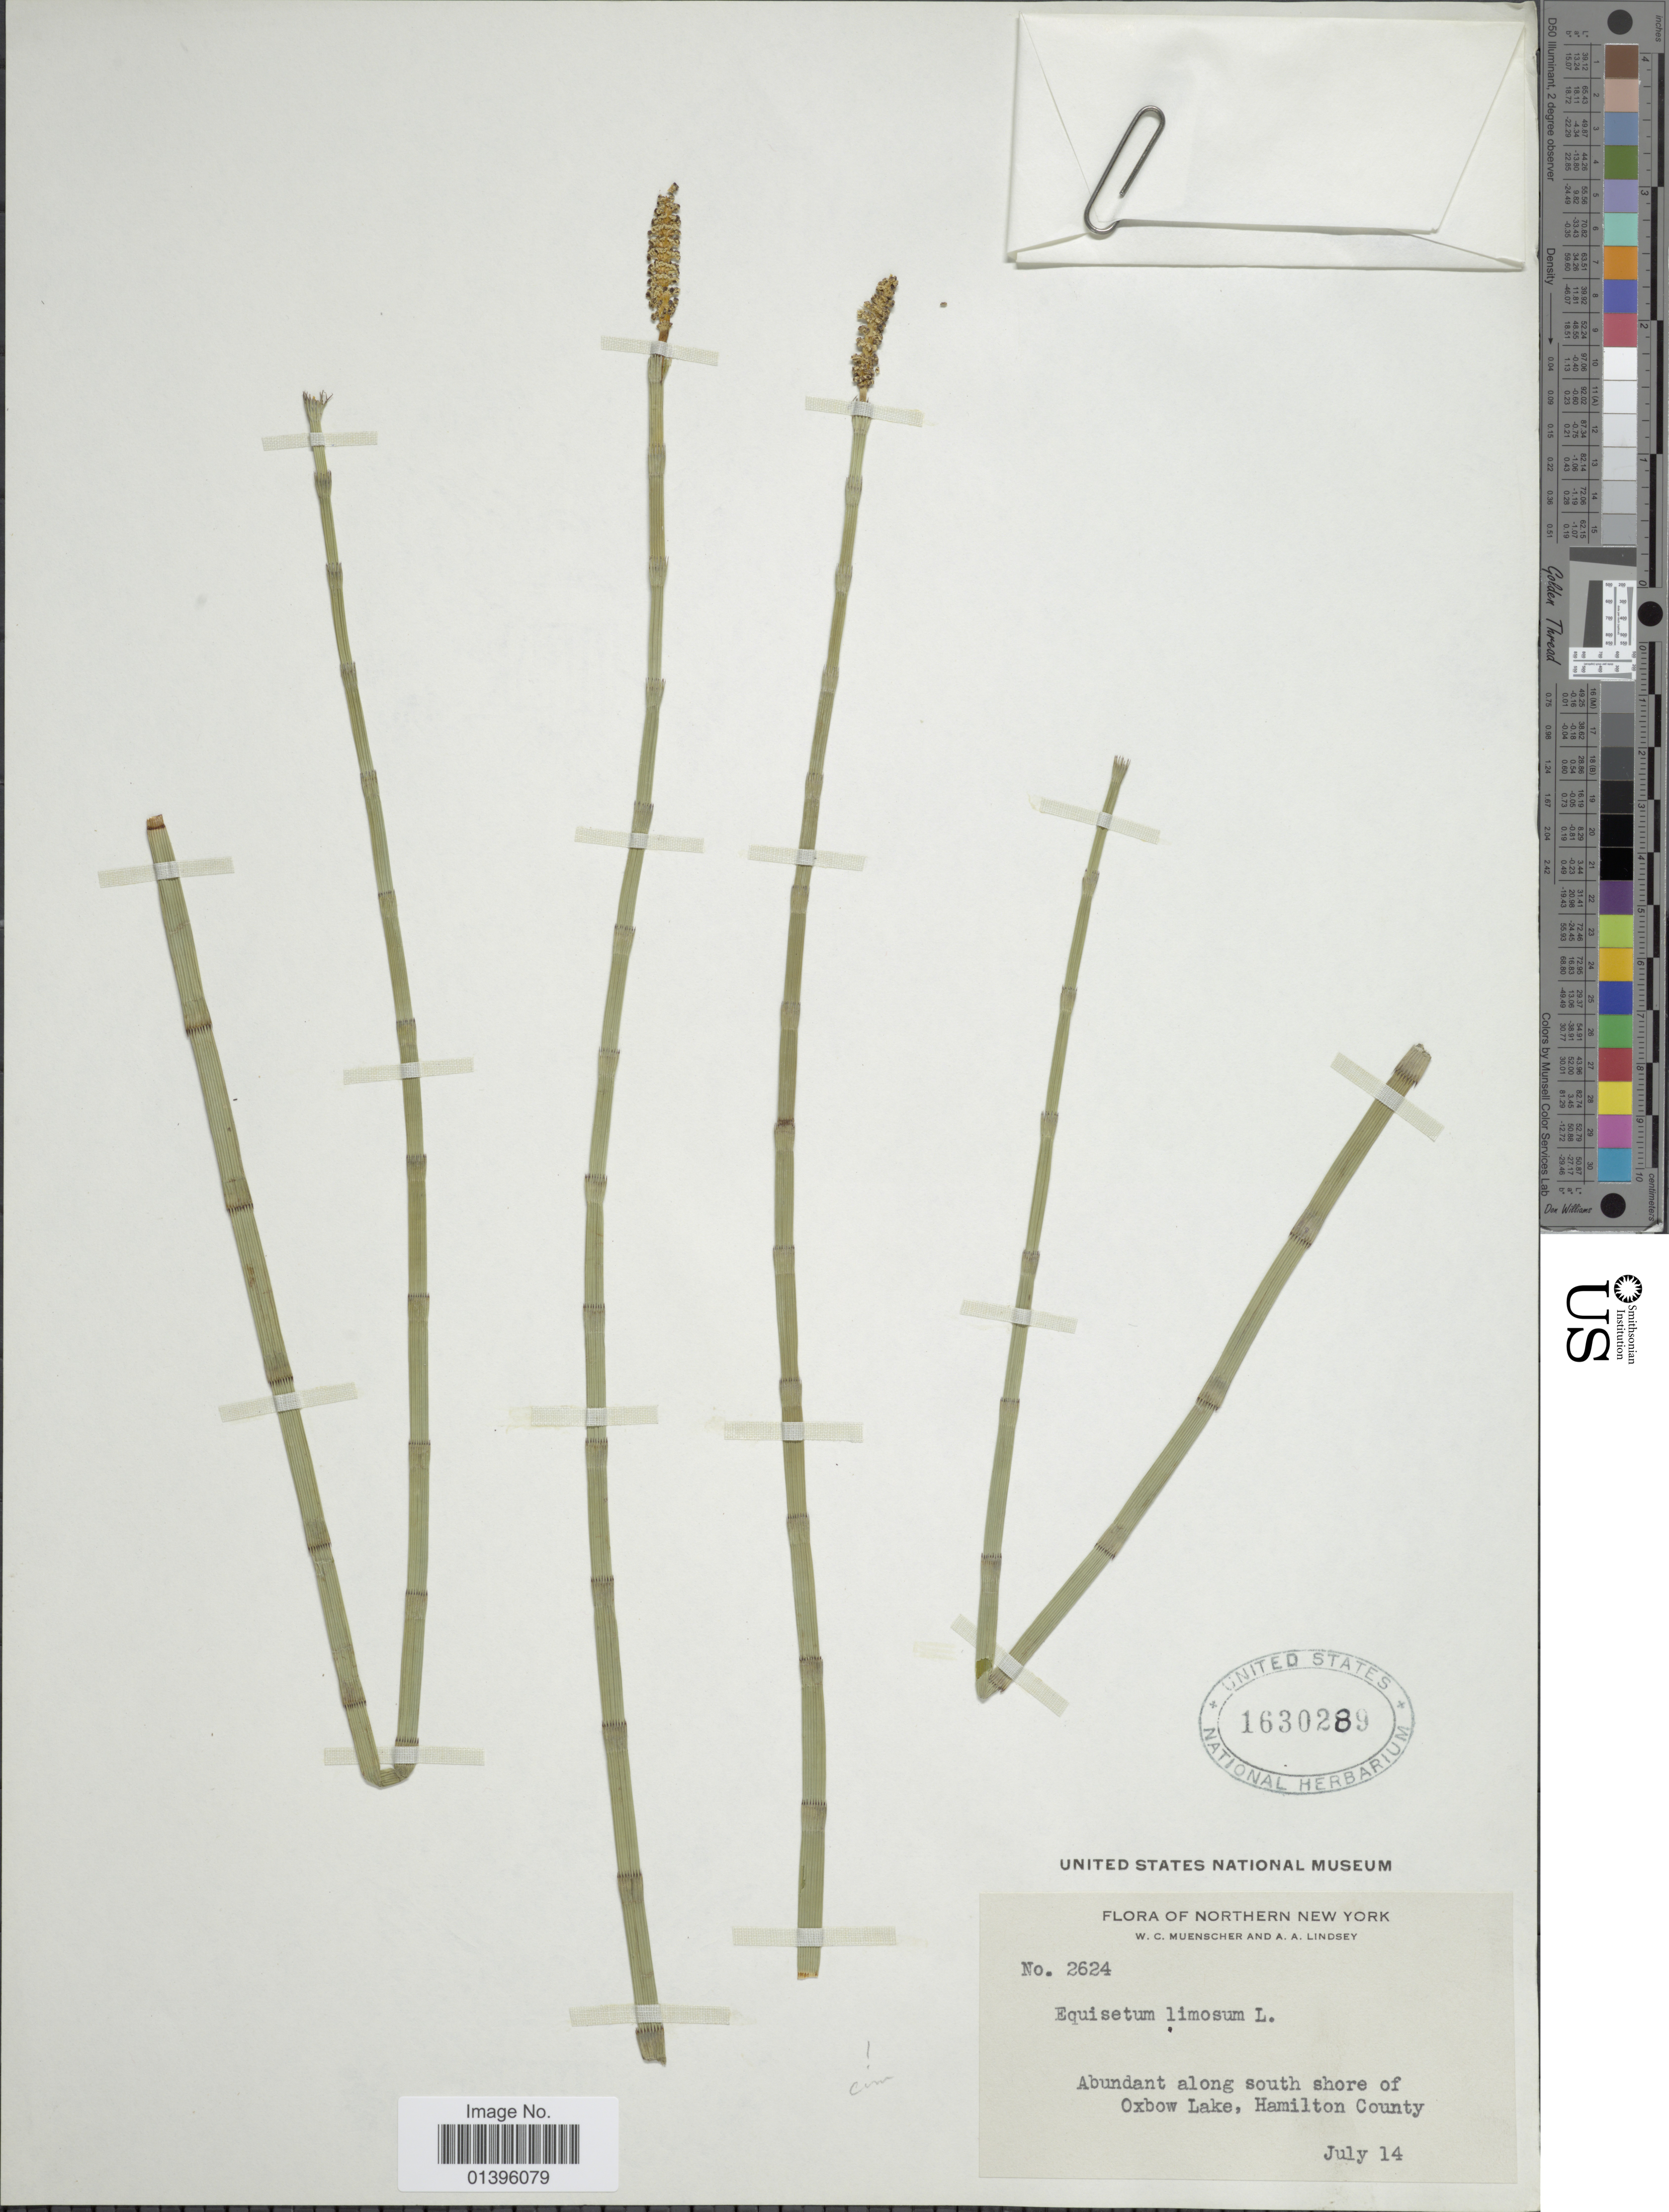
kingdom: Plantae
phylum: Tracheophyta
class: Polypodiopsida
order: Equisetales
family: Equisetaceae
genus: Equisetum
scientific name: Equisetum fluviatile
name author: L.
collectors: W. Muenscher & A. Lindsey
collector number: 2624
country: United States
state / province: New York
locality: Northern New York. Abundant along south shore of Oxbow Lake, Hamilton County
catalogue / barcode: US 1630289